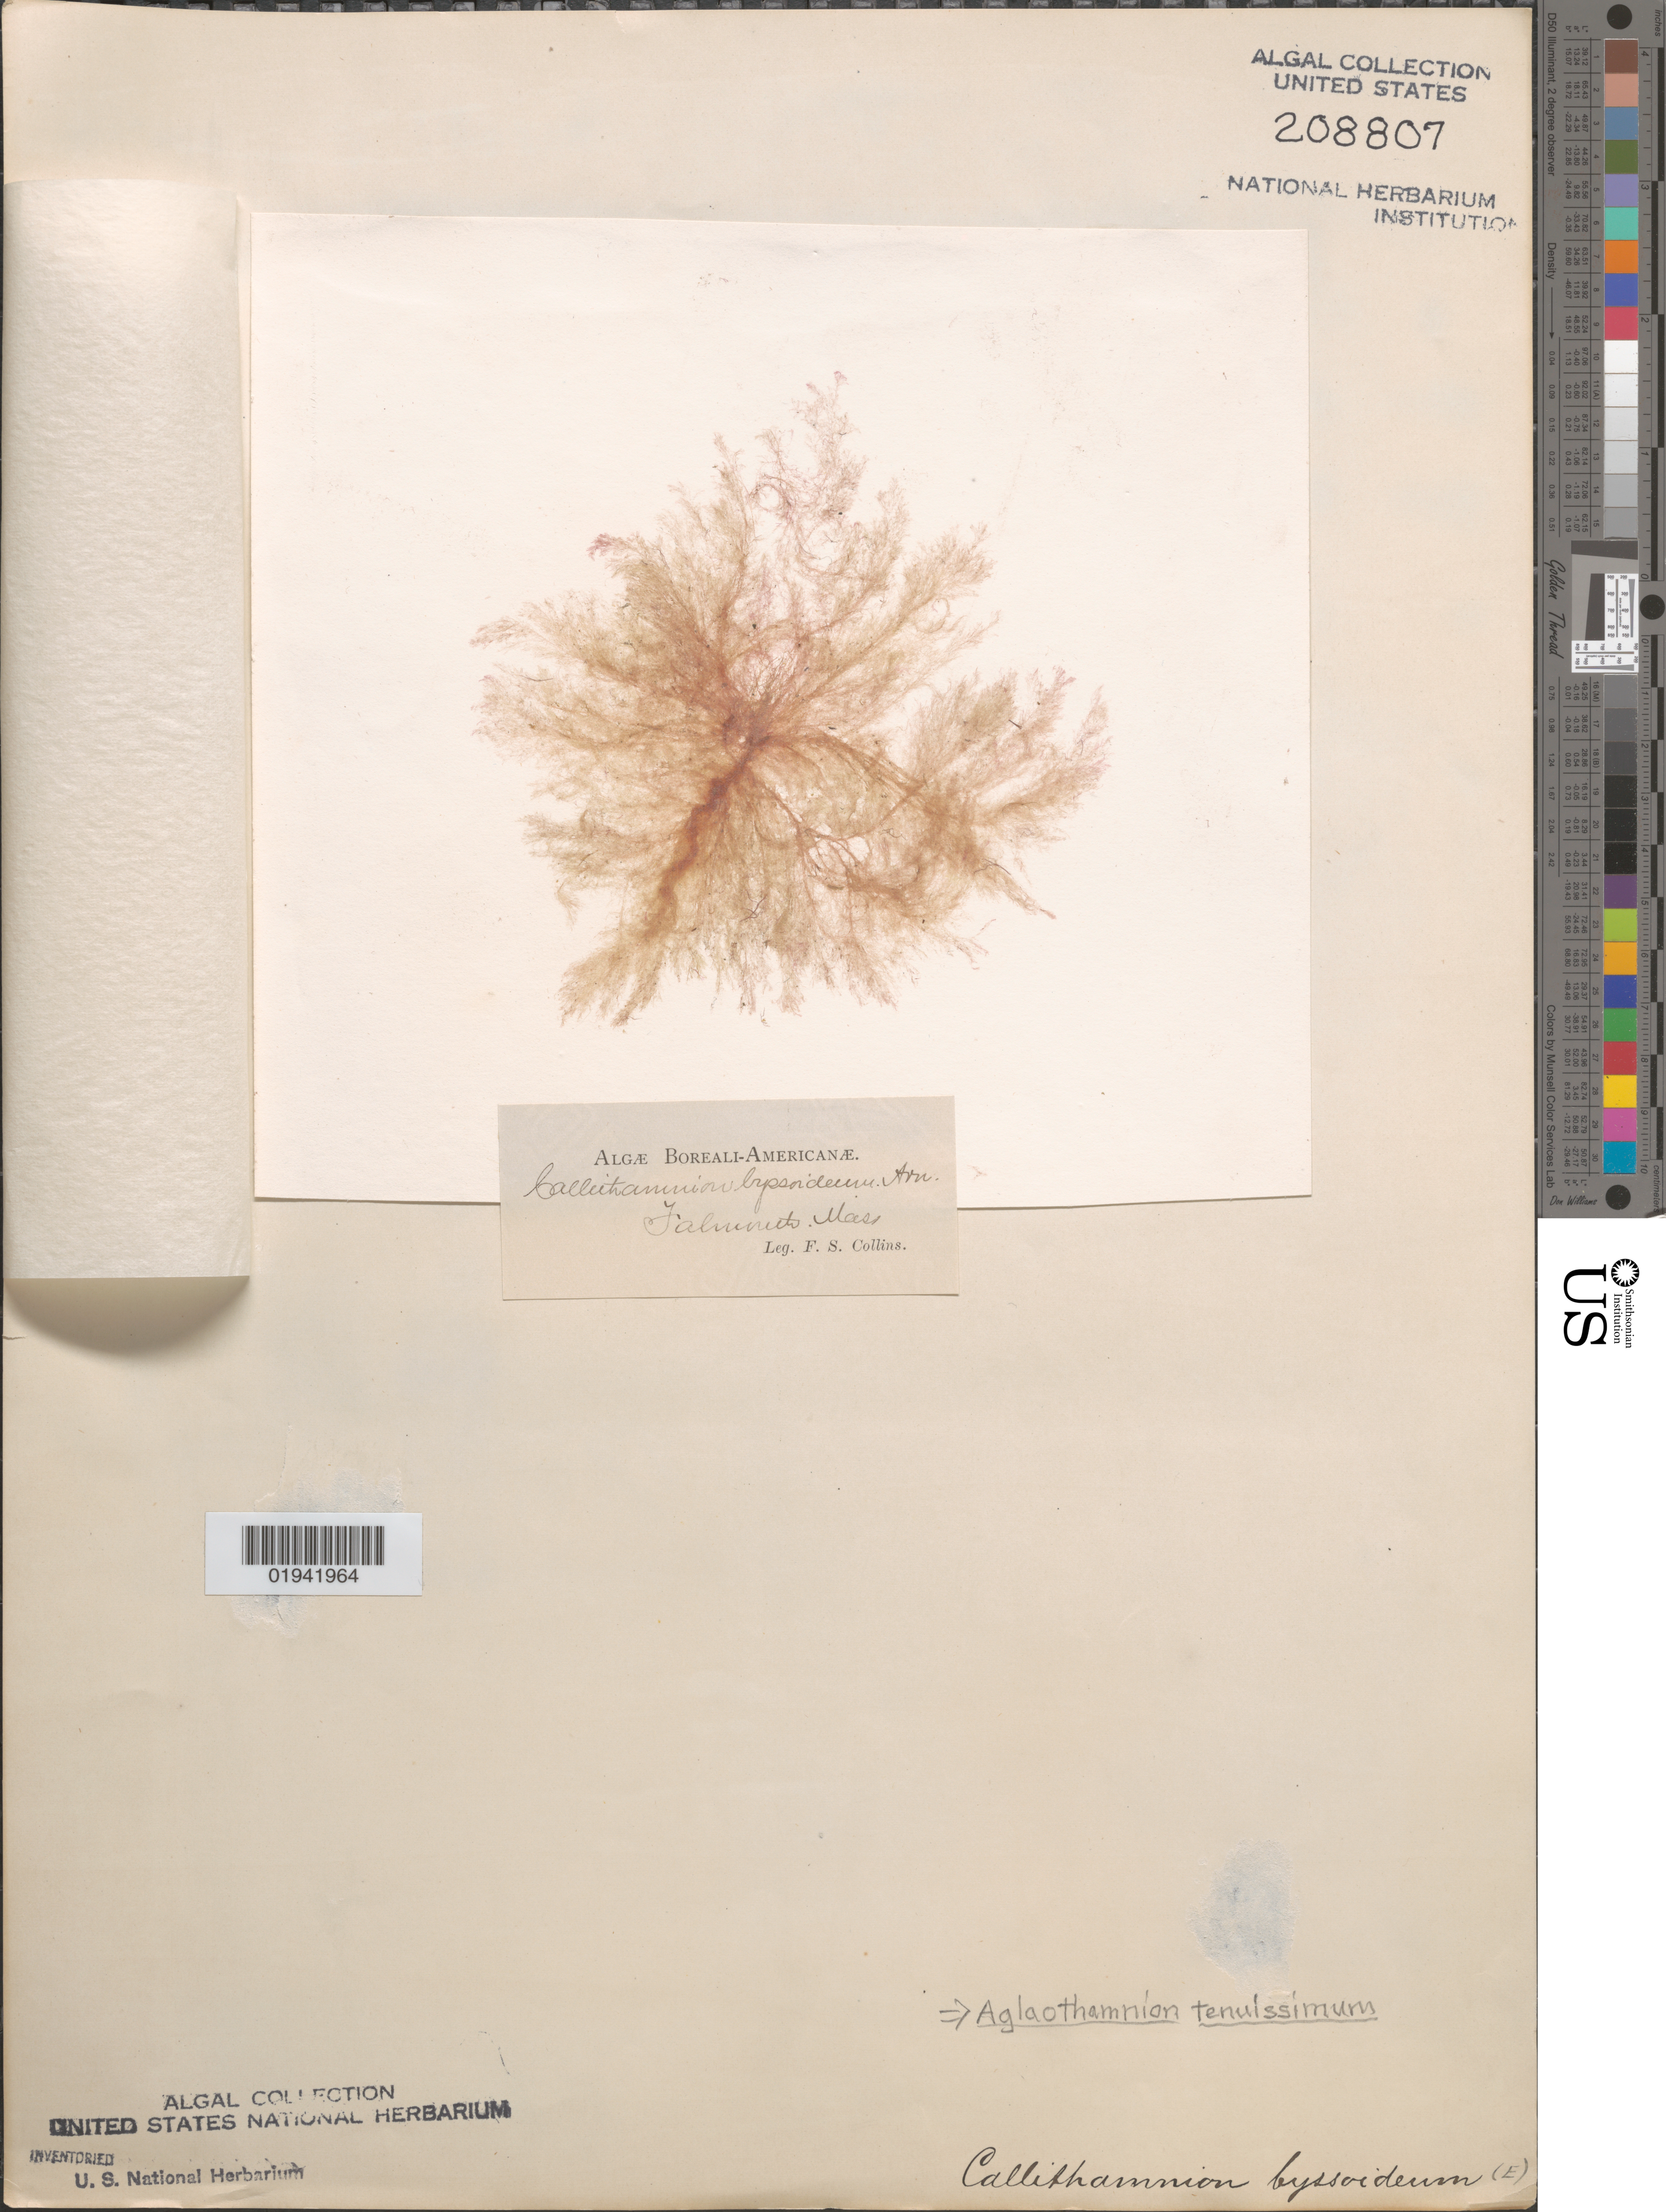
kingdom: Plantae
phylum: Rhodophyta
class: Florideophyceae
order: Ceramiales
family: Callithamniaceae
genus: Aglaothamnion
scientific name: Aglaothamnion tenuissimum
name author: (Bonnem.) Feldm.-Maz.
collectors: F. Collins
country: United States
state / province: Massachusetts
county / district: Barnstable County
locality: Falmouth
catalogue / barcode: US 208807